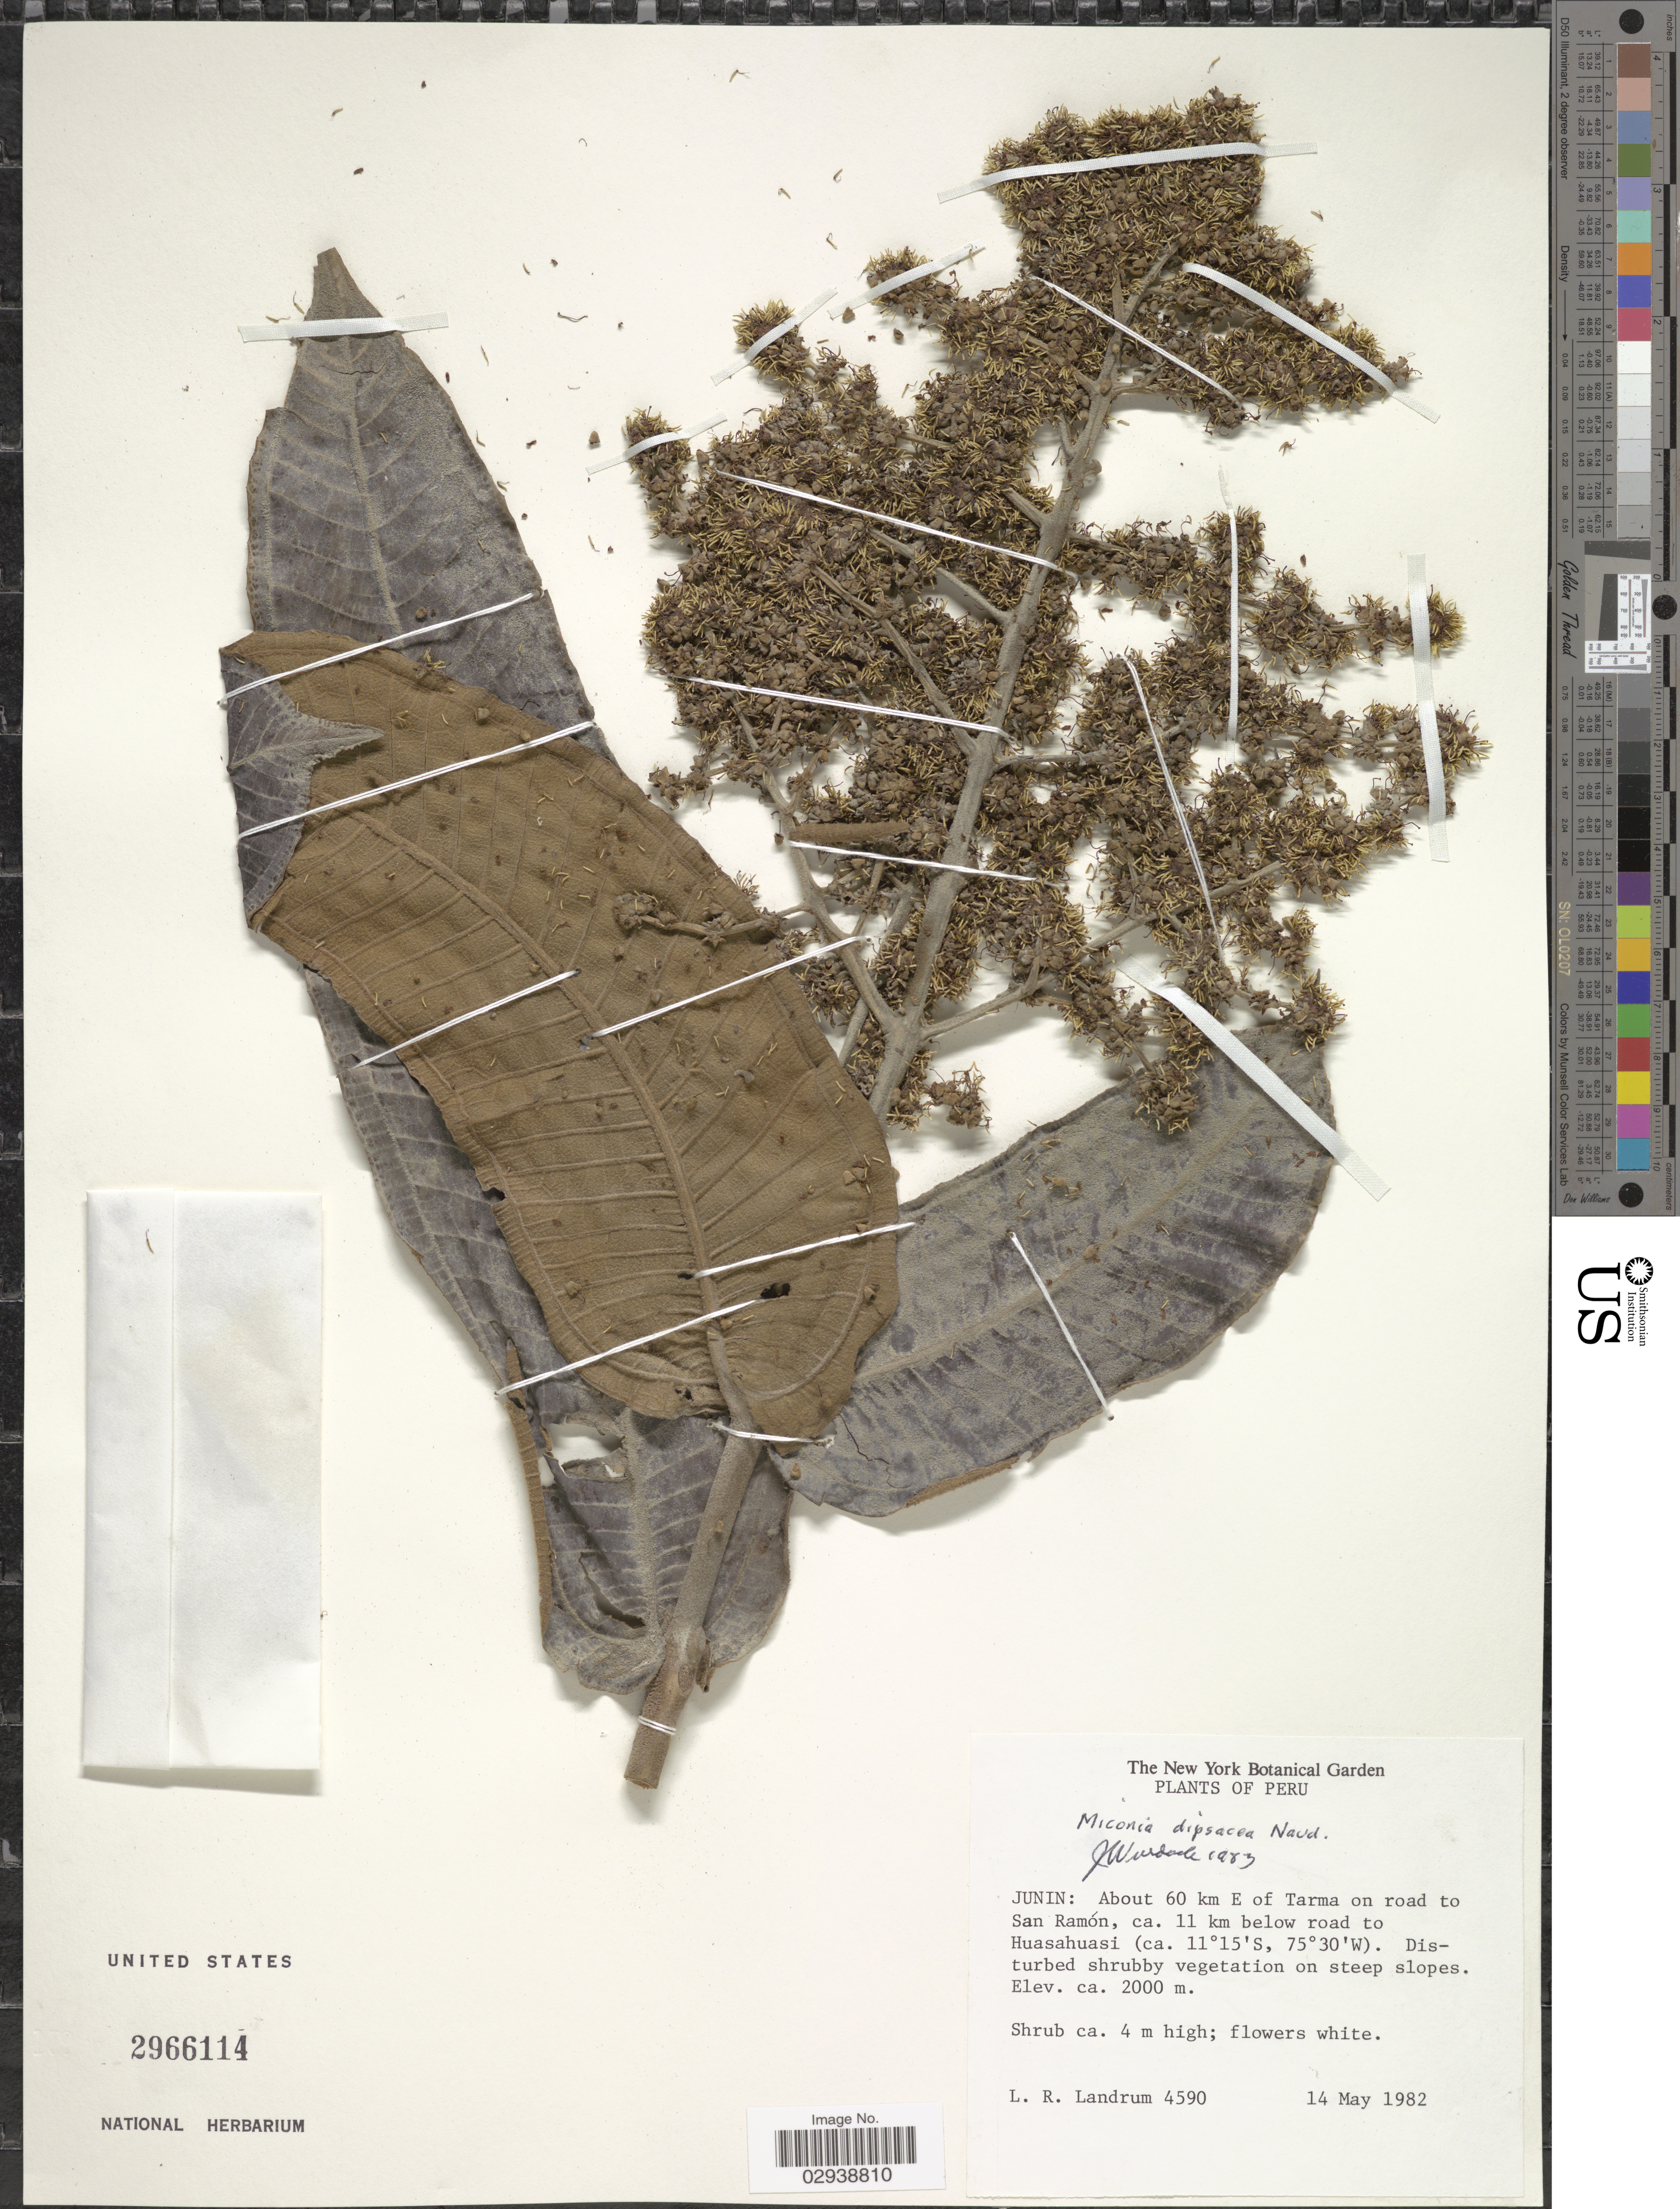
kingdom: Plantae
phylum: Tracheophyta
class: Magnoliopsida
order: Myrtales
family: Melastomataceae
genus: Miconia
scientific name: Miconia dipsacea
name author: Naudin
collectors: L. R. Landrum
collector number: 4590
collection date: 1982-05-14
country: Peru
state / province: Junín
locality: About 60 km E of Tarma on road to San Ramón, ca. 11 km below road to Huasahuasi.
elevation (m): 2000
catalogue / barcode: US 2966114